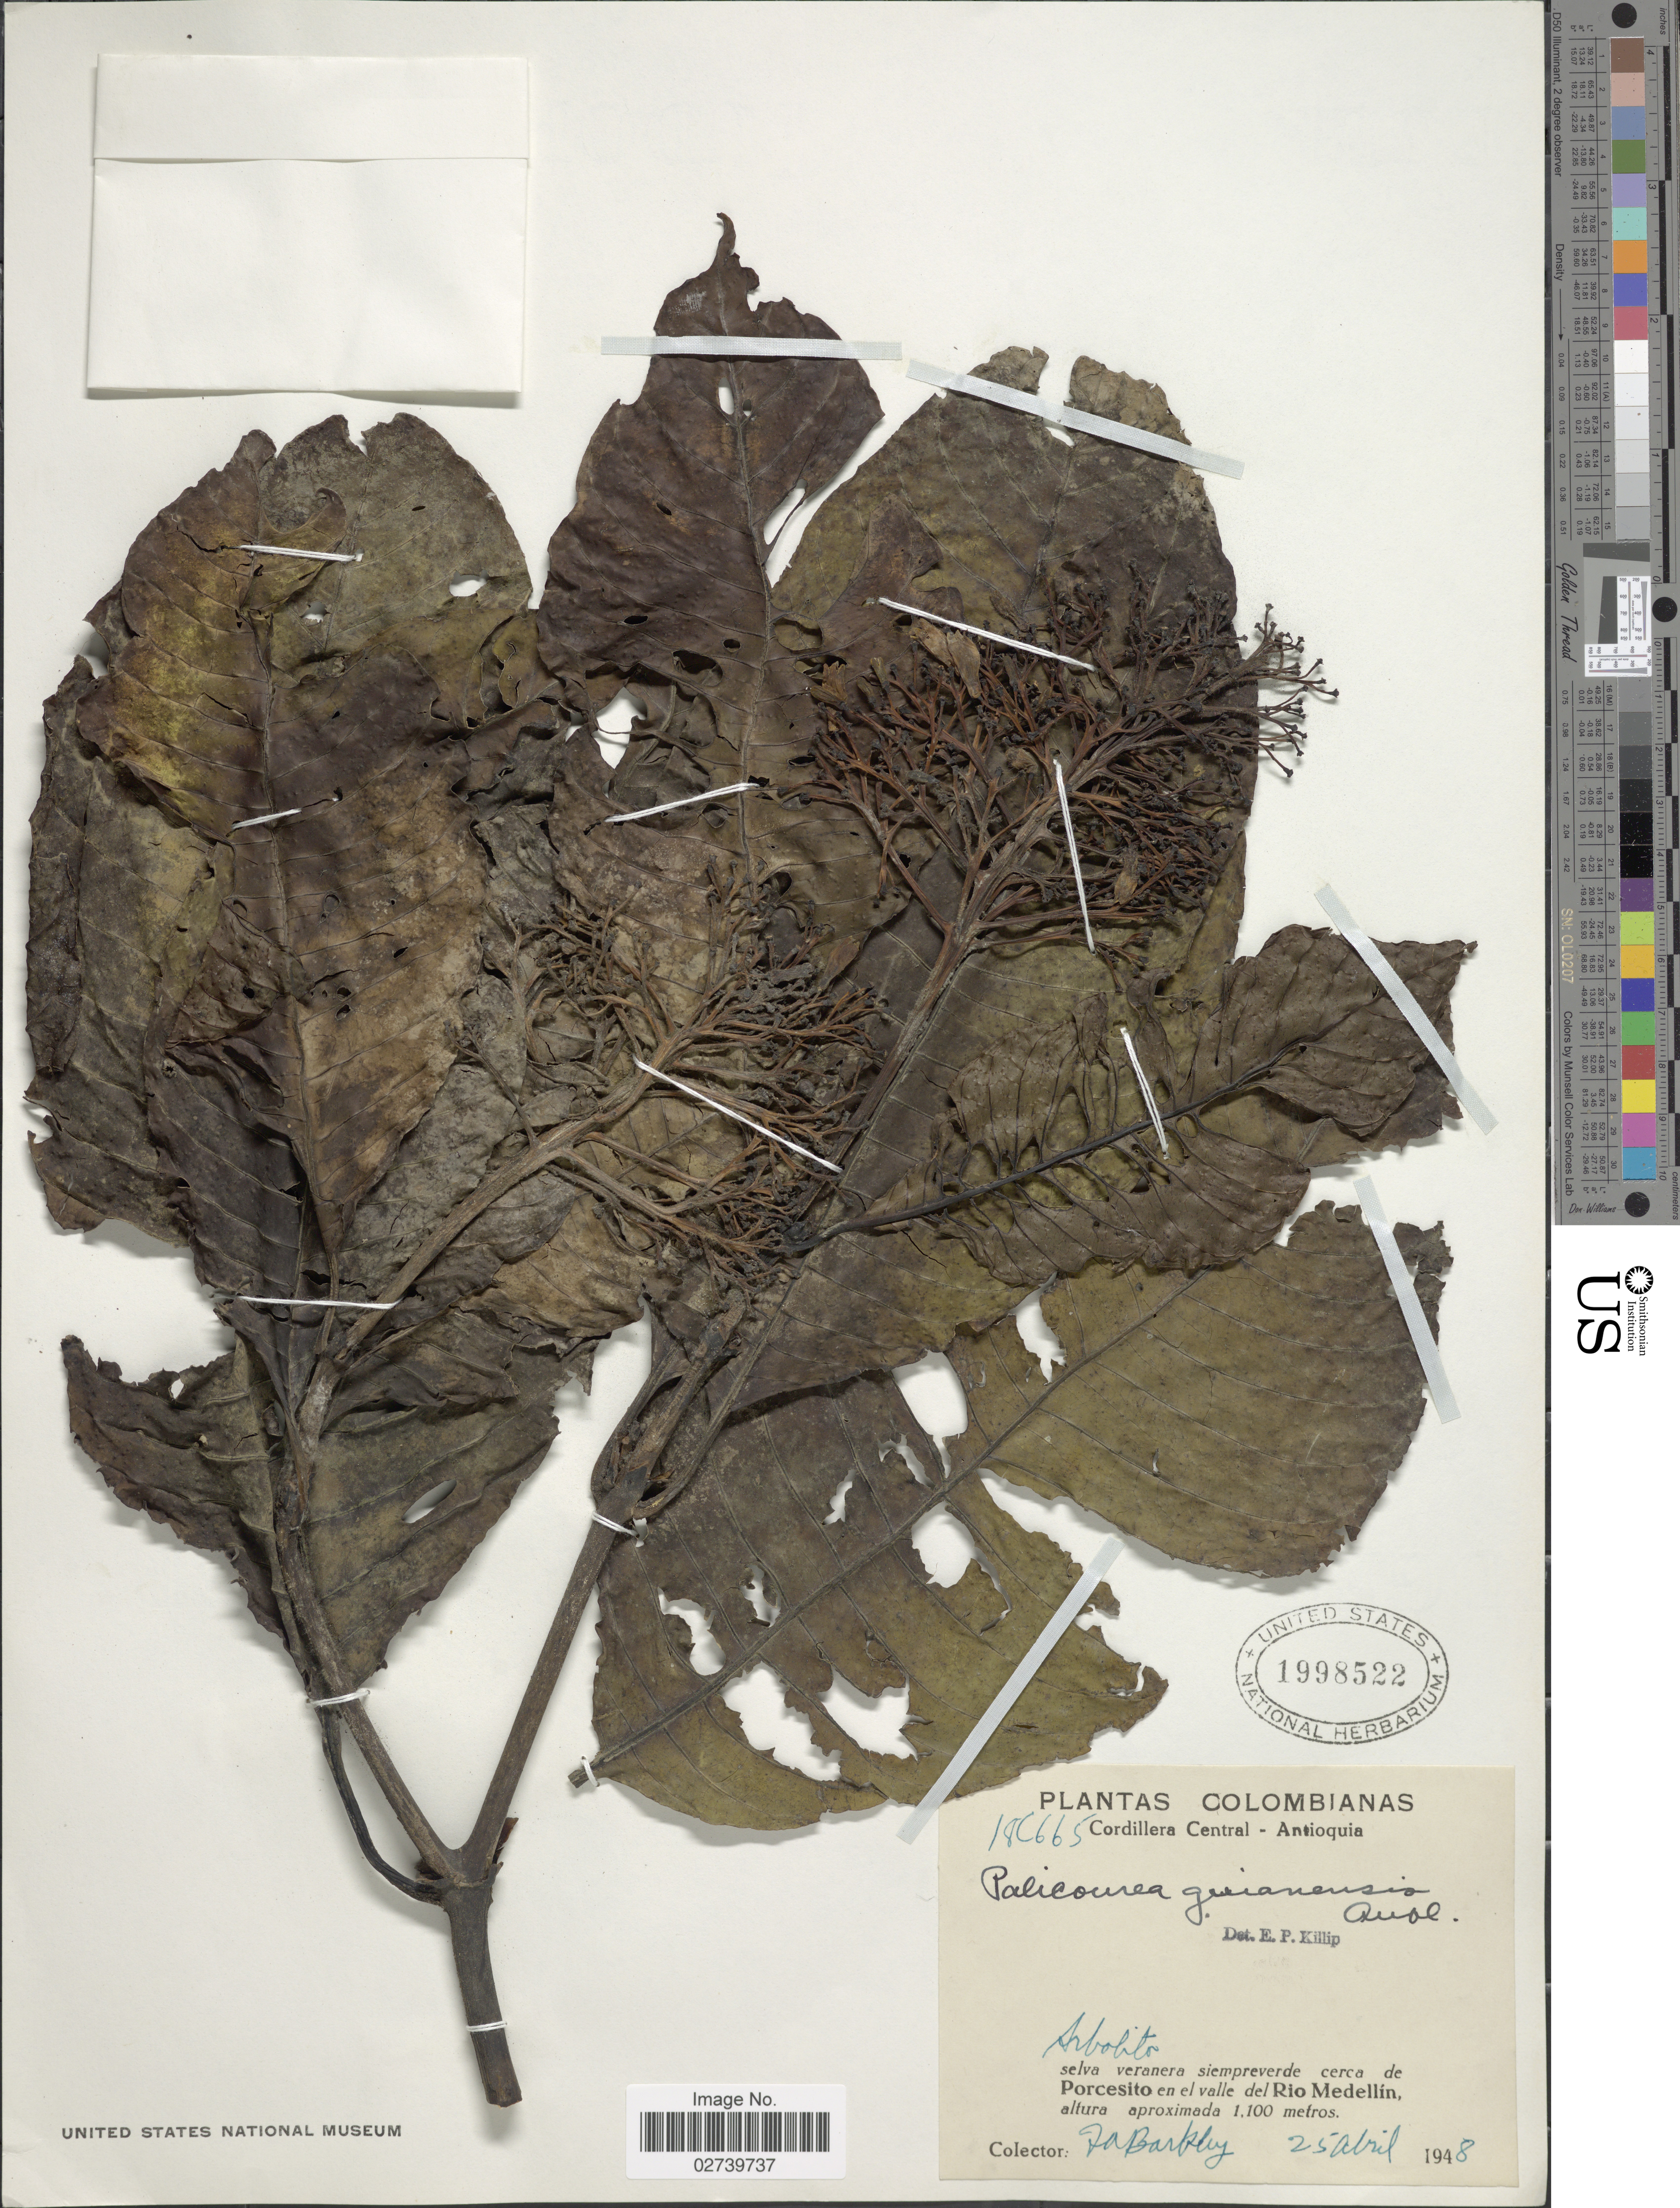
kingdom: Plantae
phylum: Tracheophyta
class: Magnoliopsida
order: Gentianales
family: Rubiaceae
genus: Palicourea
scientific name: Palicourea guianensis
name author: Aubl.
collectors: F. A. Barkley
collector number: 18C665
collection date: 1948-04-25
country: Colombia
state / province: Antioquia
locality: Cordillera Central. selva veranera siempreverde cerca de Porcesito en el valle del Rio Medellín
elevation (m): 1100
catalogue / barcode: US 1998522